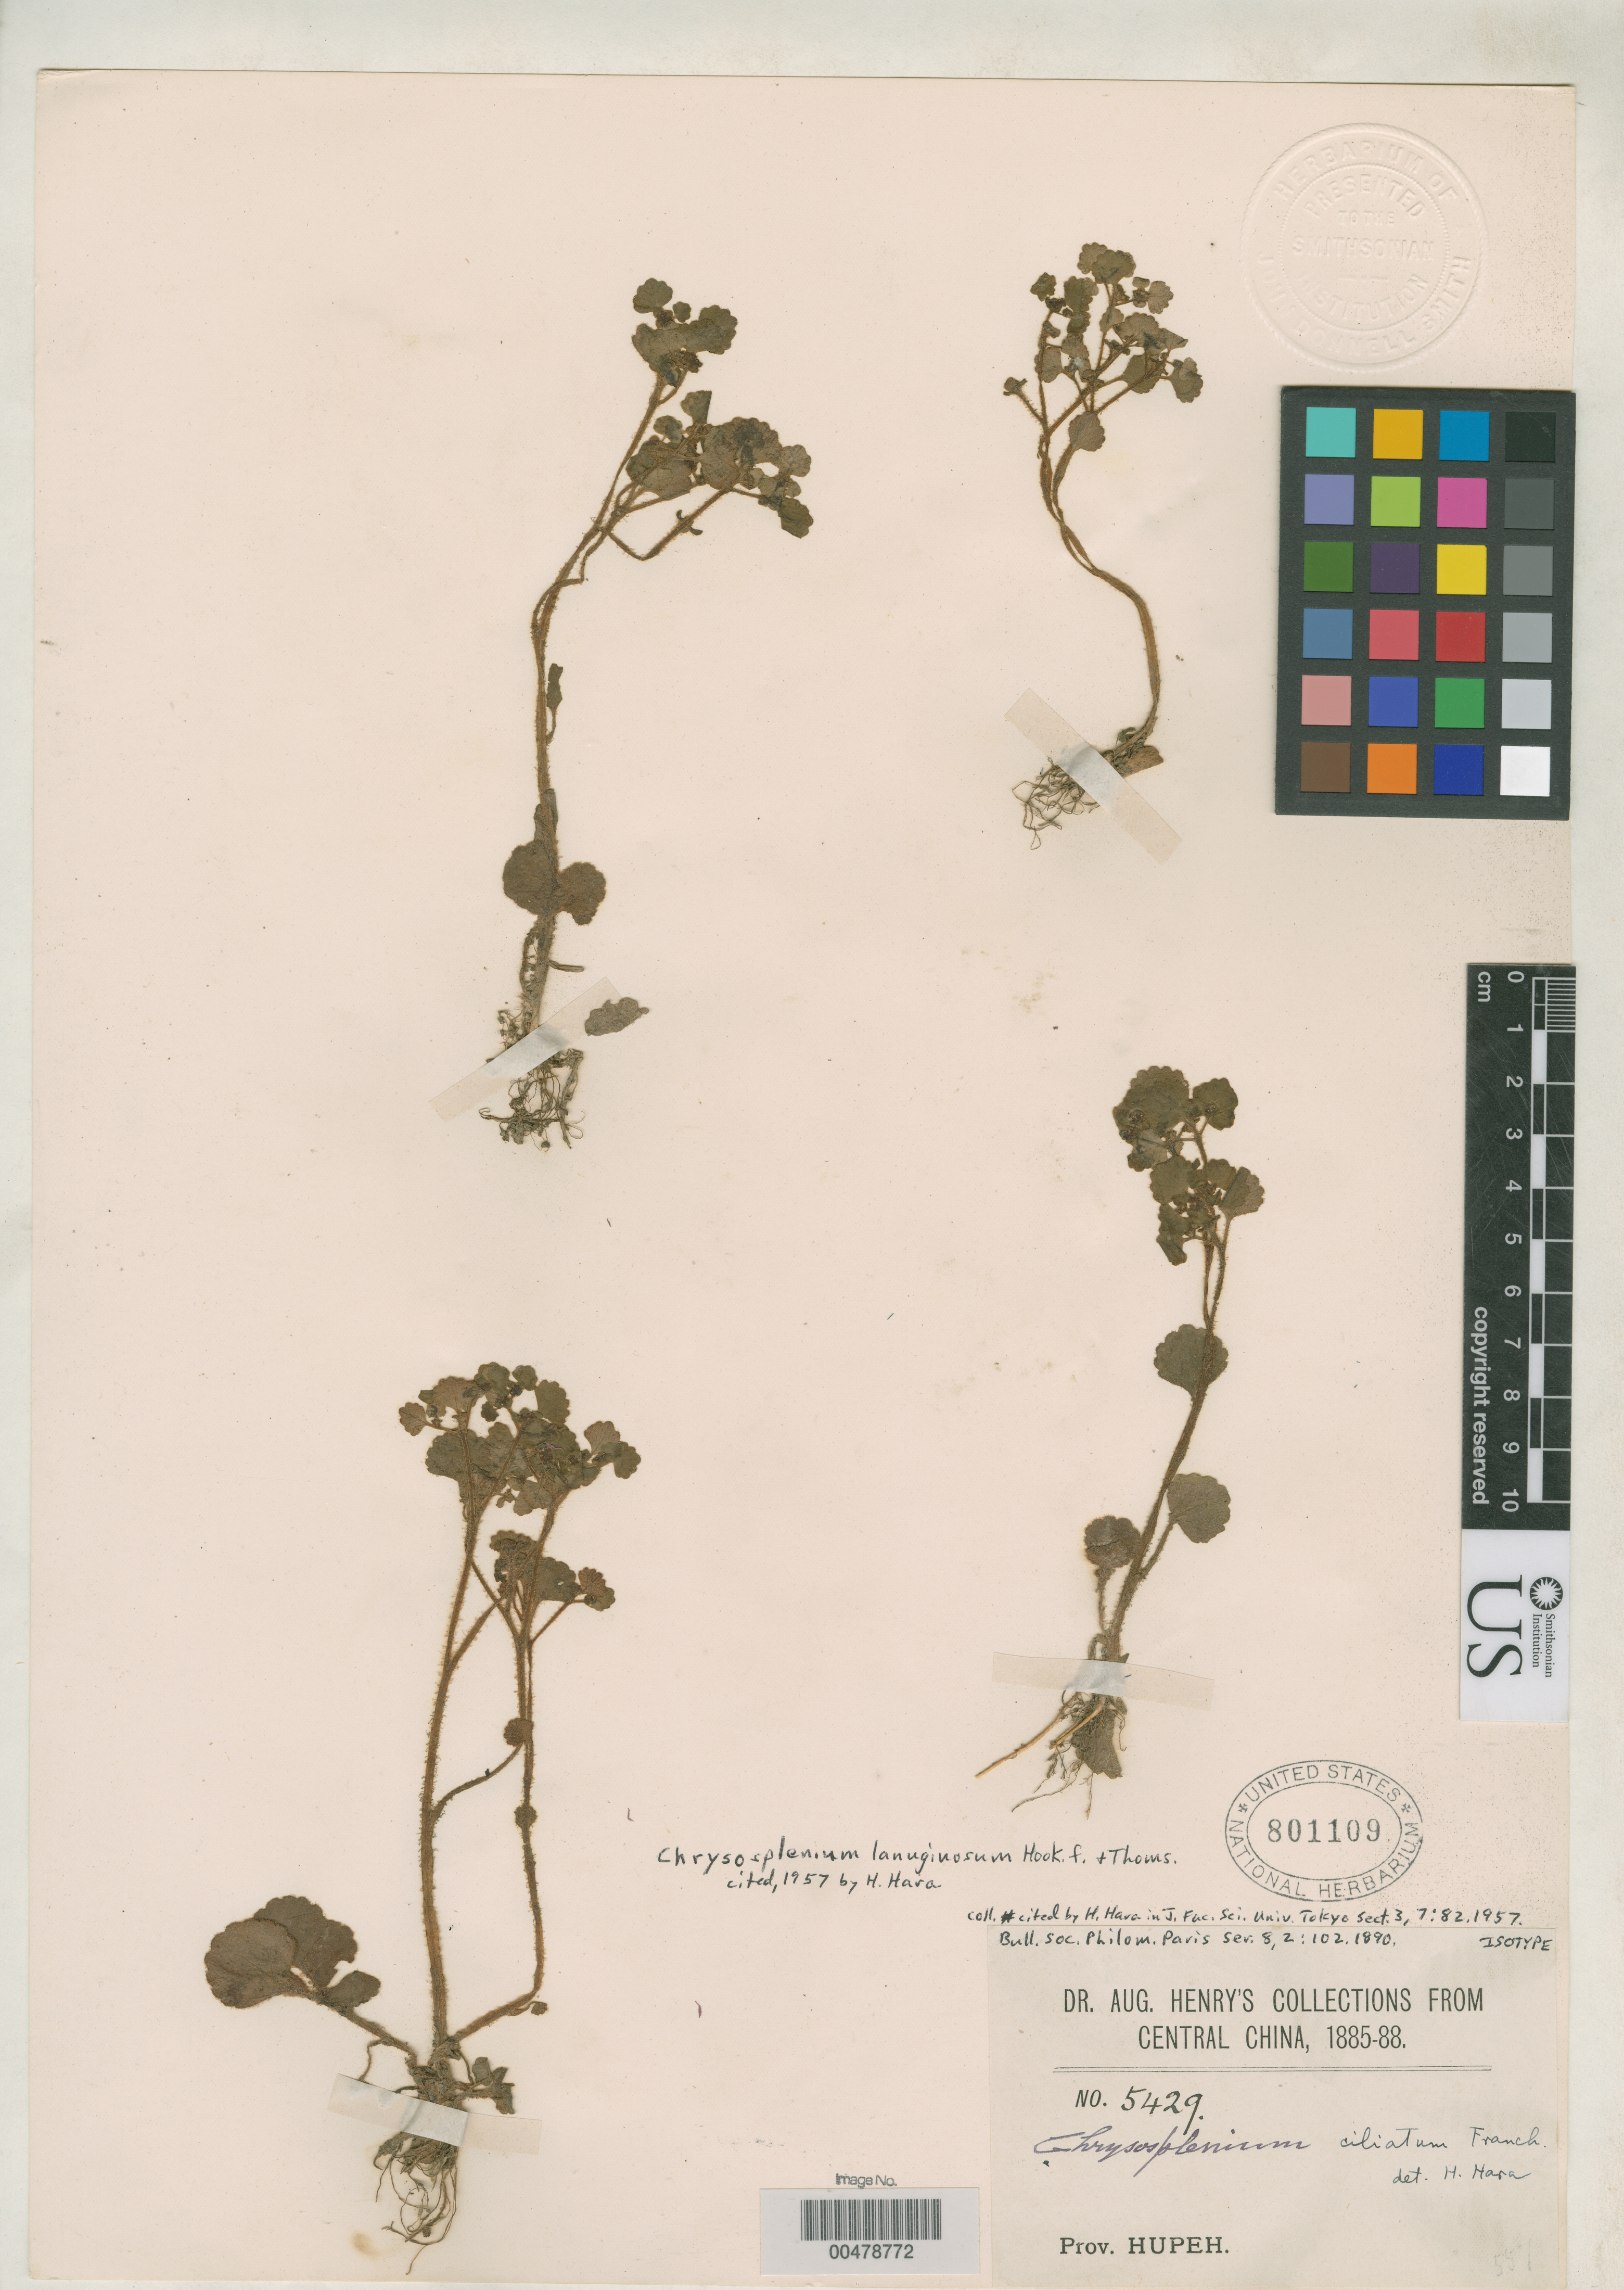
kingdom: Plantae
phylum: Tracheophyta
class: Magnoliopsida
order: Saxifragales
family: Saxifragaceae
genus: Chrysosplenium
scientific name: Chrysosplenium ciliatum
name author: Franch.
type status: Isotype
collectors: A. Henry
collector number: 5429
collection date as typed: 1885 to -- --- 1889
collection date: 1885/1889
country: China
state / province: Hubei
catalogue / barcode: US 801109